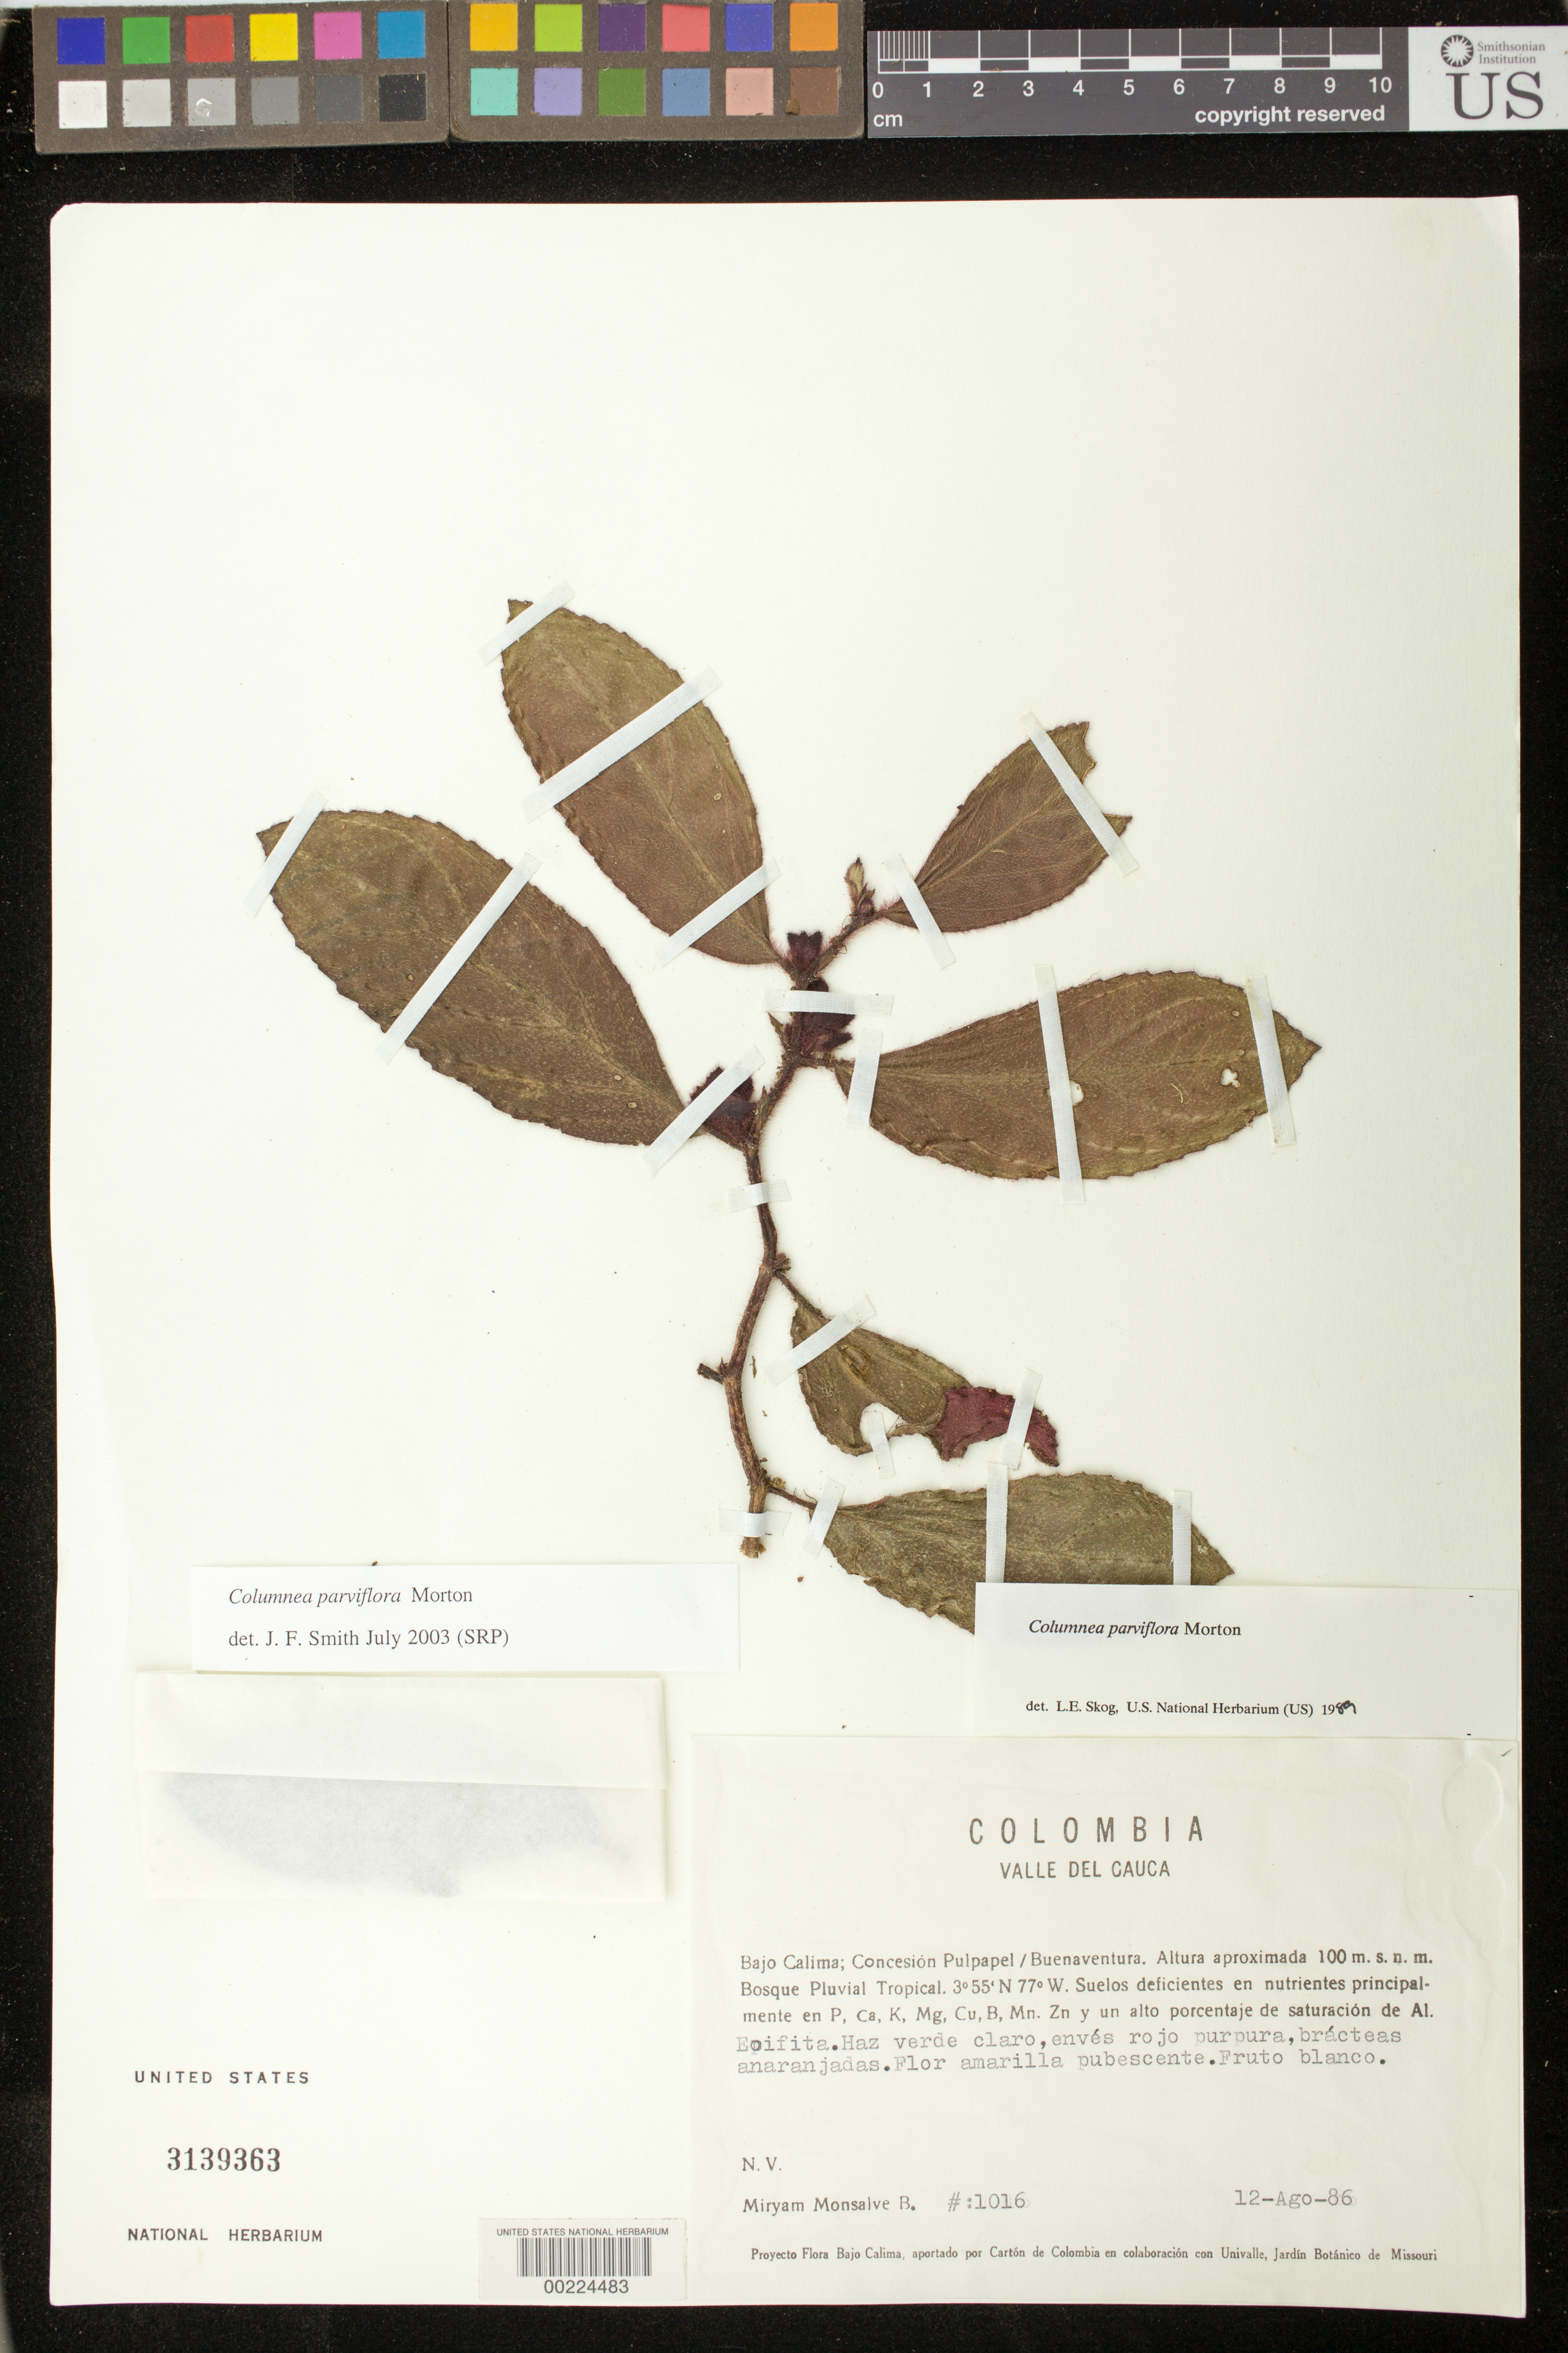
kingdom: Plantae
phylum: Tracheophyta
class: Magnoliopsida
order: Lamiales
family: Gesneriaceae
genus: Columnea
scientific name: Columnea herthae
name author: Mansf.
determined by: Clark, J. L.; Skog, Laurence E.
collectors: M. Monsalve B.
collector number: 1016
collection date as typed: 12 Aug 1986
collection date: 1986-08-12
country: Colombia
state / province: Valle del Cauca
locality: Bajo Calima, Pulpapel/Buenaventura concession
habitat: Pluvial tropical forest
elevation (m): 100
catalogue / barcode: US 3139363